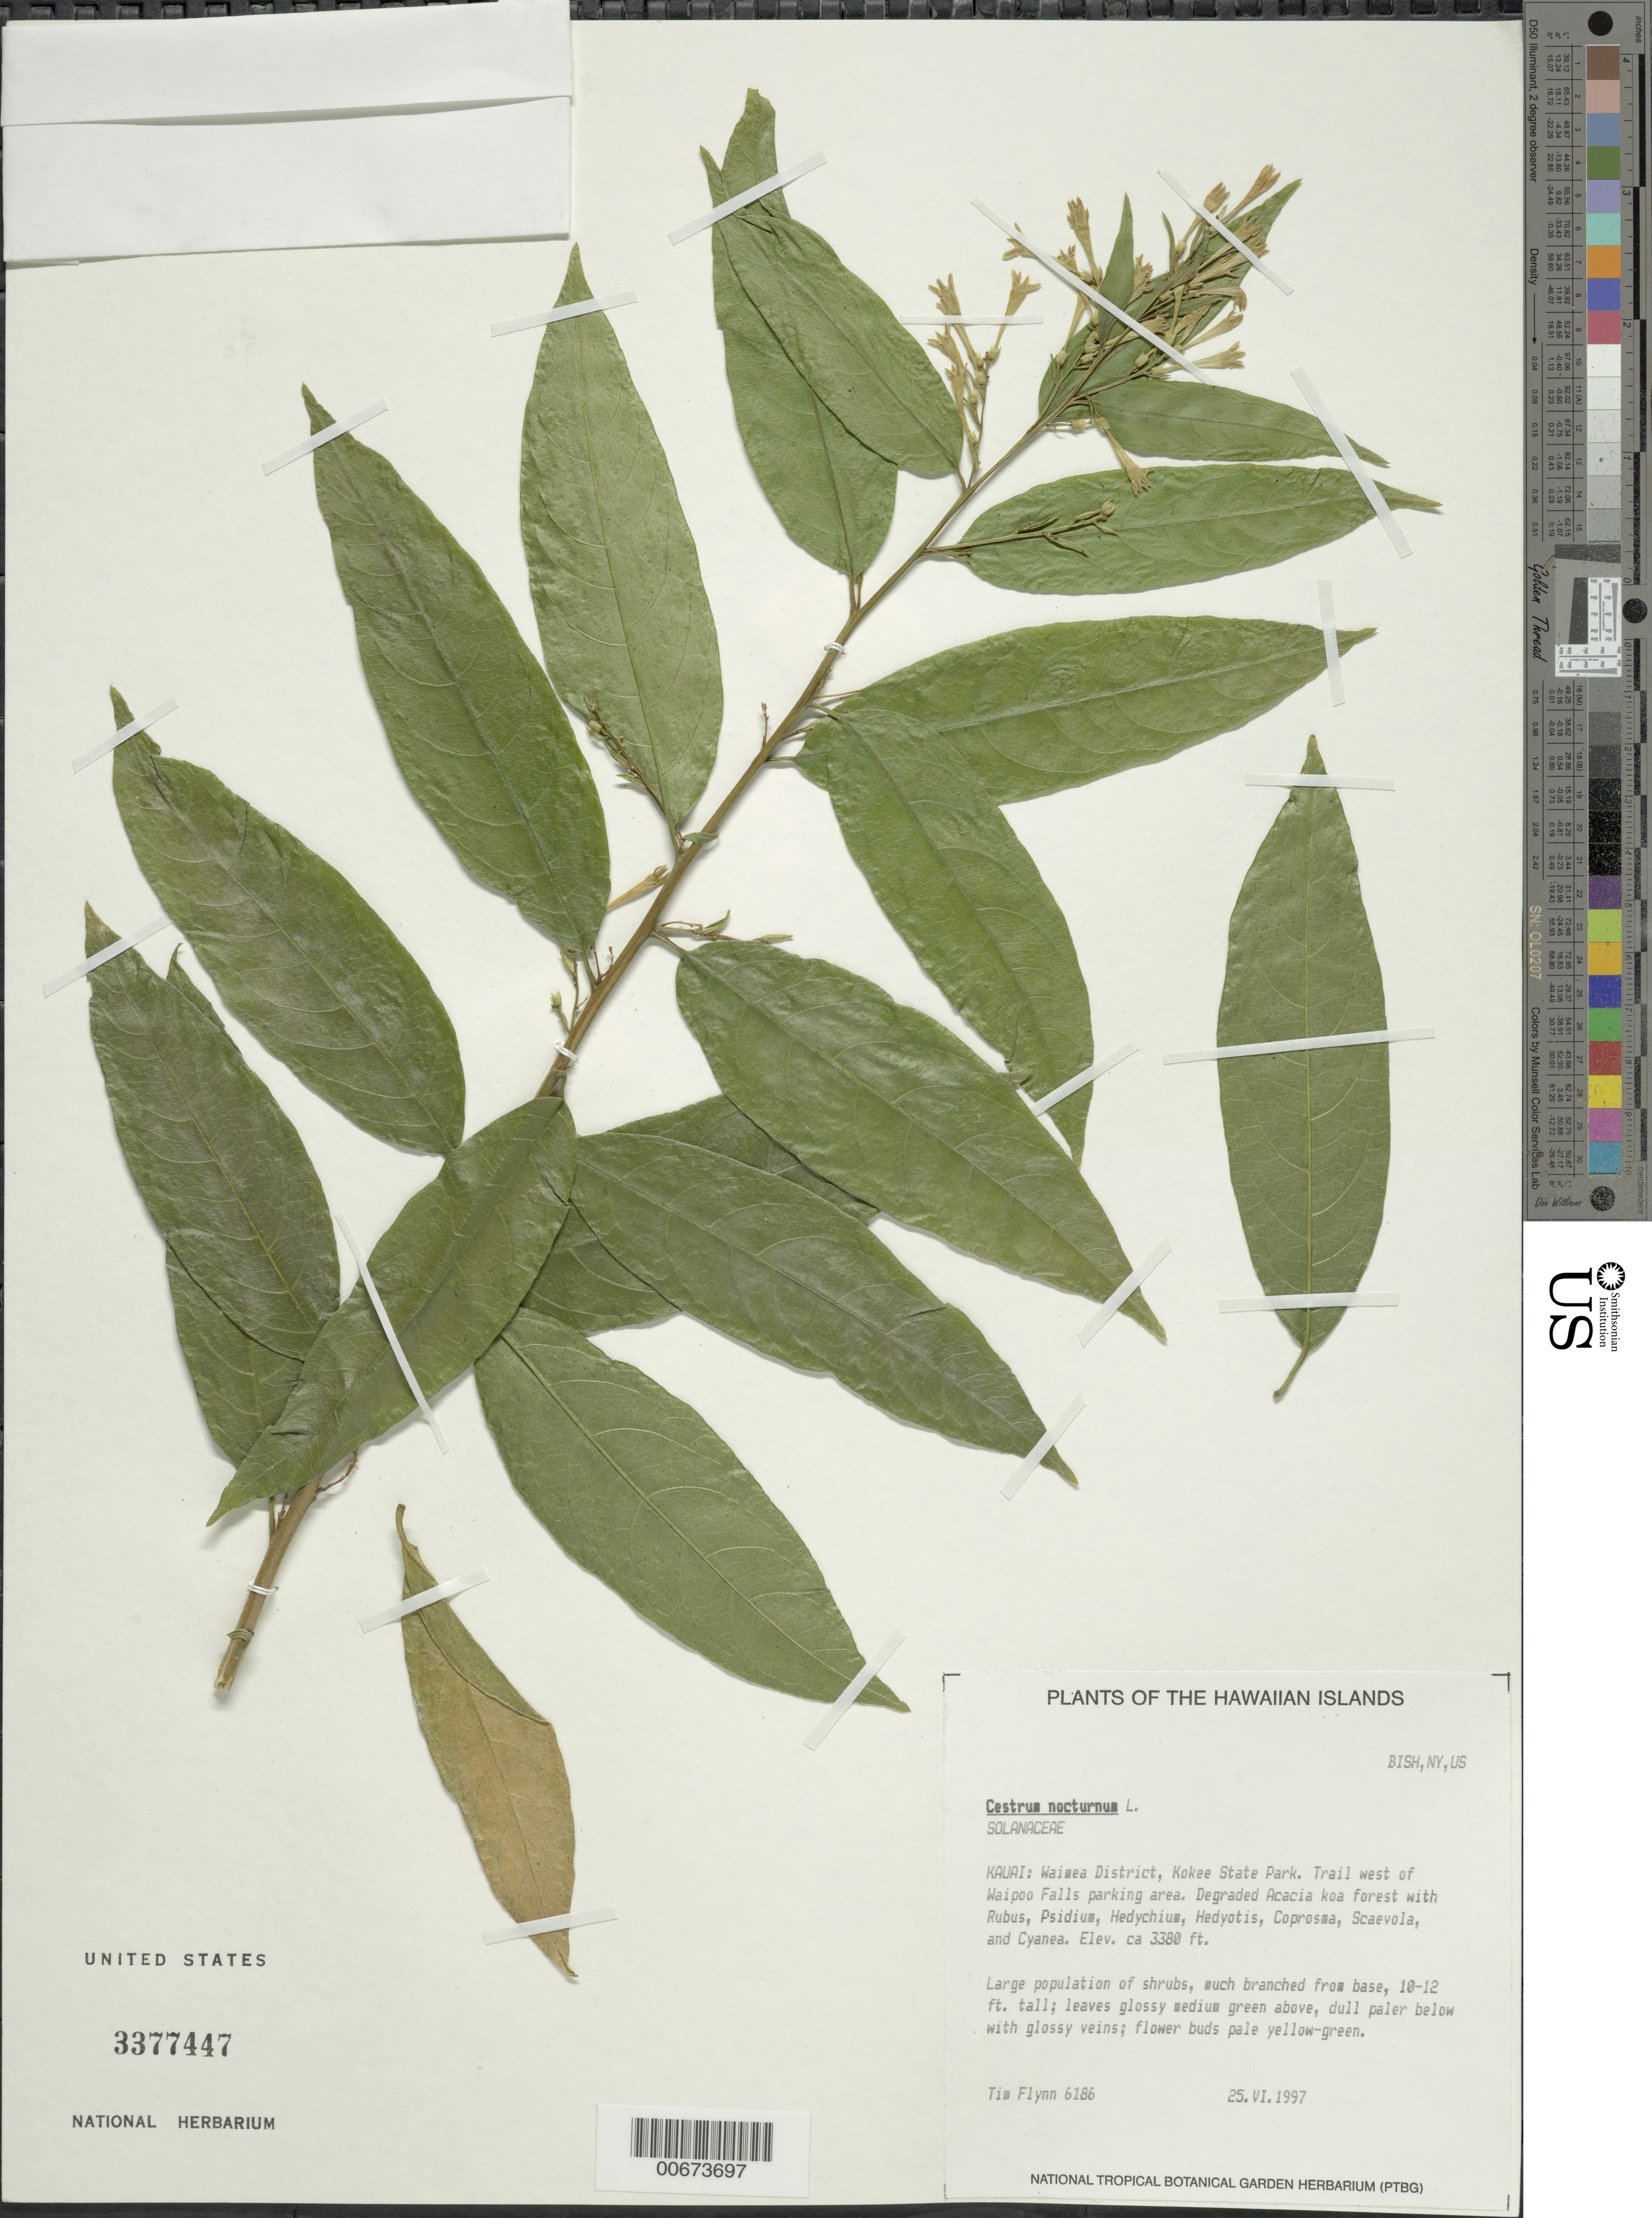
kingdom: Plantae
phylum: Tracheophyta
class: Magnoliopsida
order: Solanales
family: Solanaceae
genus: Cestrum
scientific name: Cestrum nocturnum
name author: L.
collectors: T. W. Flynn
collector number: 6186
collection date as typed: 25 Jun 1997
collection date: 1997-06-25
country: United States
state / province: Hawaii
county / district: Kauai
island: Kaua'i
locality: Waimea District, Koke'e State Park, trail W of Waipo'o Falls parking area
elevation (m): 1030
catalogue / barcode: US 3377447